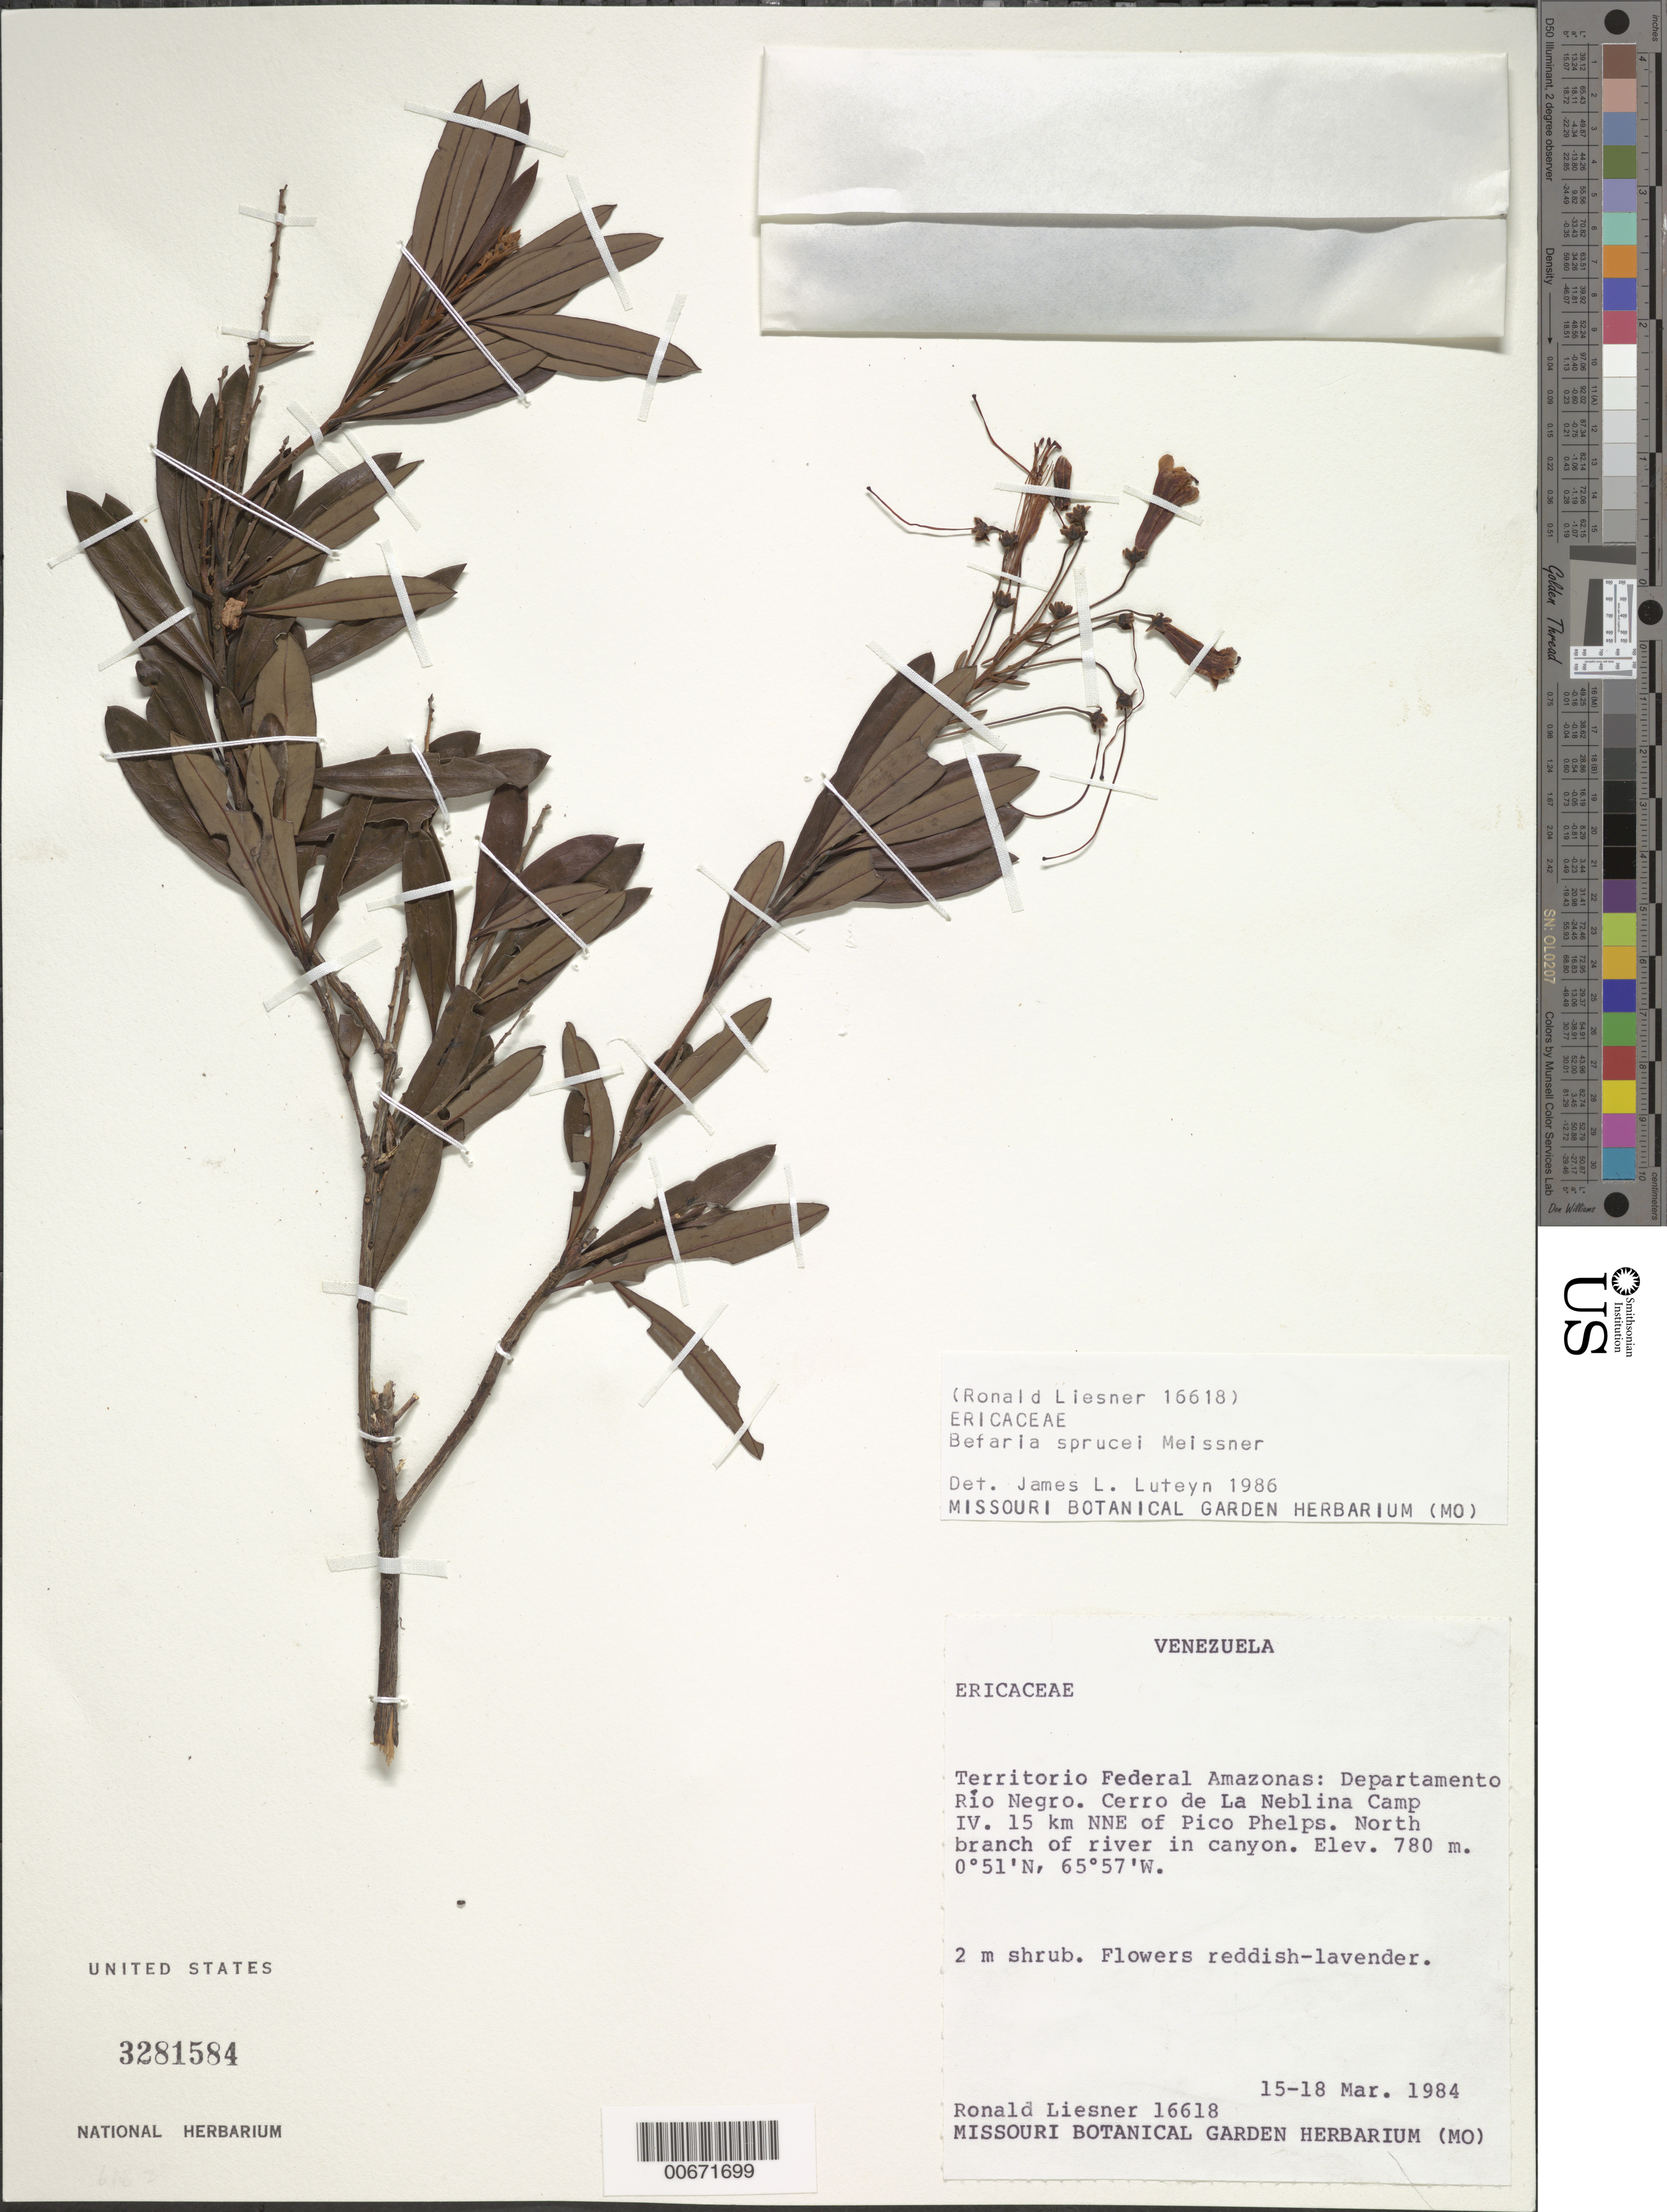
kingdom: Plantae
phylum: Tracheophyta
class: Magnoliopsida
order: Ericales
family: Ericaceae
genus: Bejaria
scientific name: Bejaria sprucei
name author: Meisn.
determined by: Luteyn, J. L.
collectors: R. L. Liesner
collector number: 16618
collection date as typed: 15-Mar-84 to 18-Mar-84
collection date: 1984-03-15/1984-03-18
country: Venezuela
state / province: Amazonas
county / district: Río Negro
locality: Cerro de La Neblina Camp IV, 15 km NNE of Pico Phelps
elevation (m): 780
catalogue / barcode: US 3281584